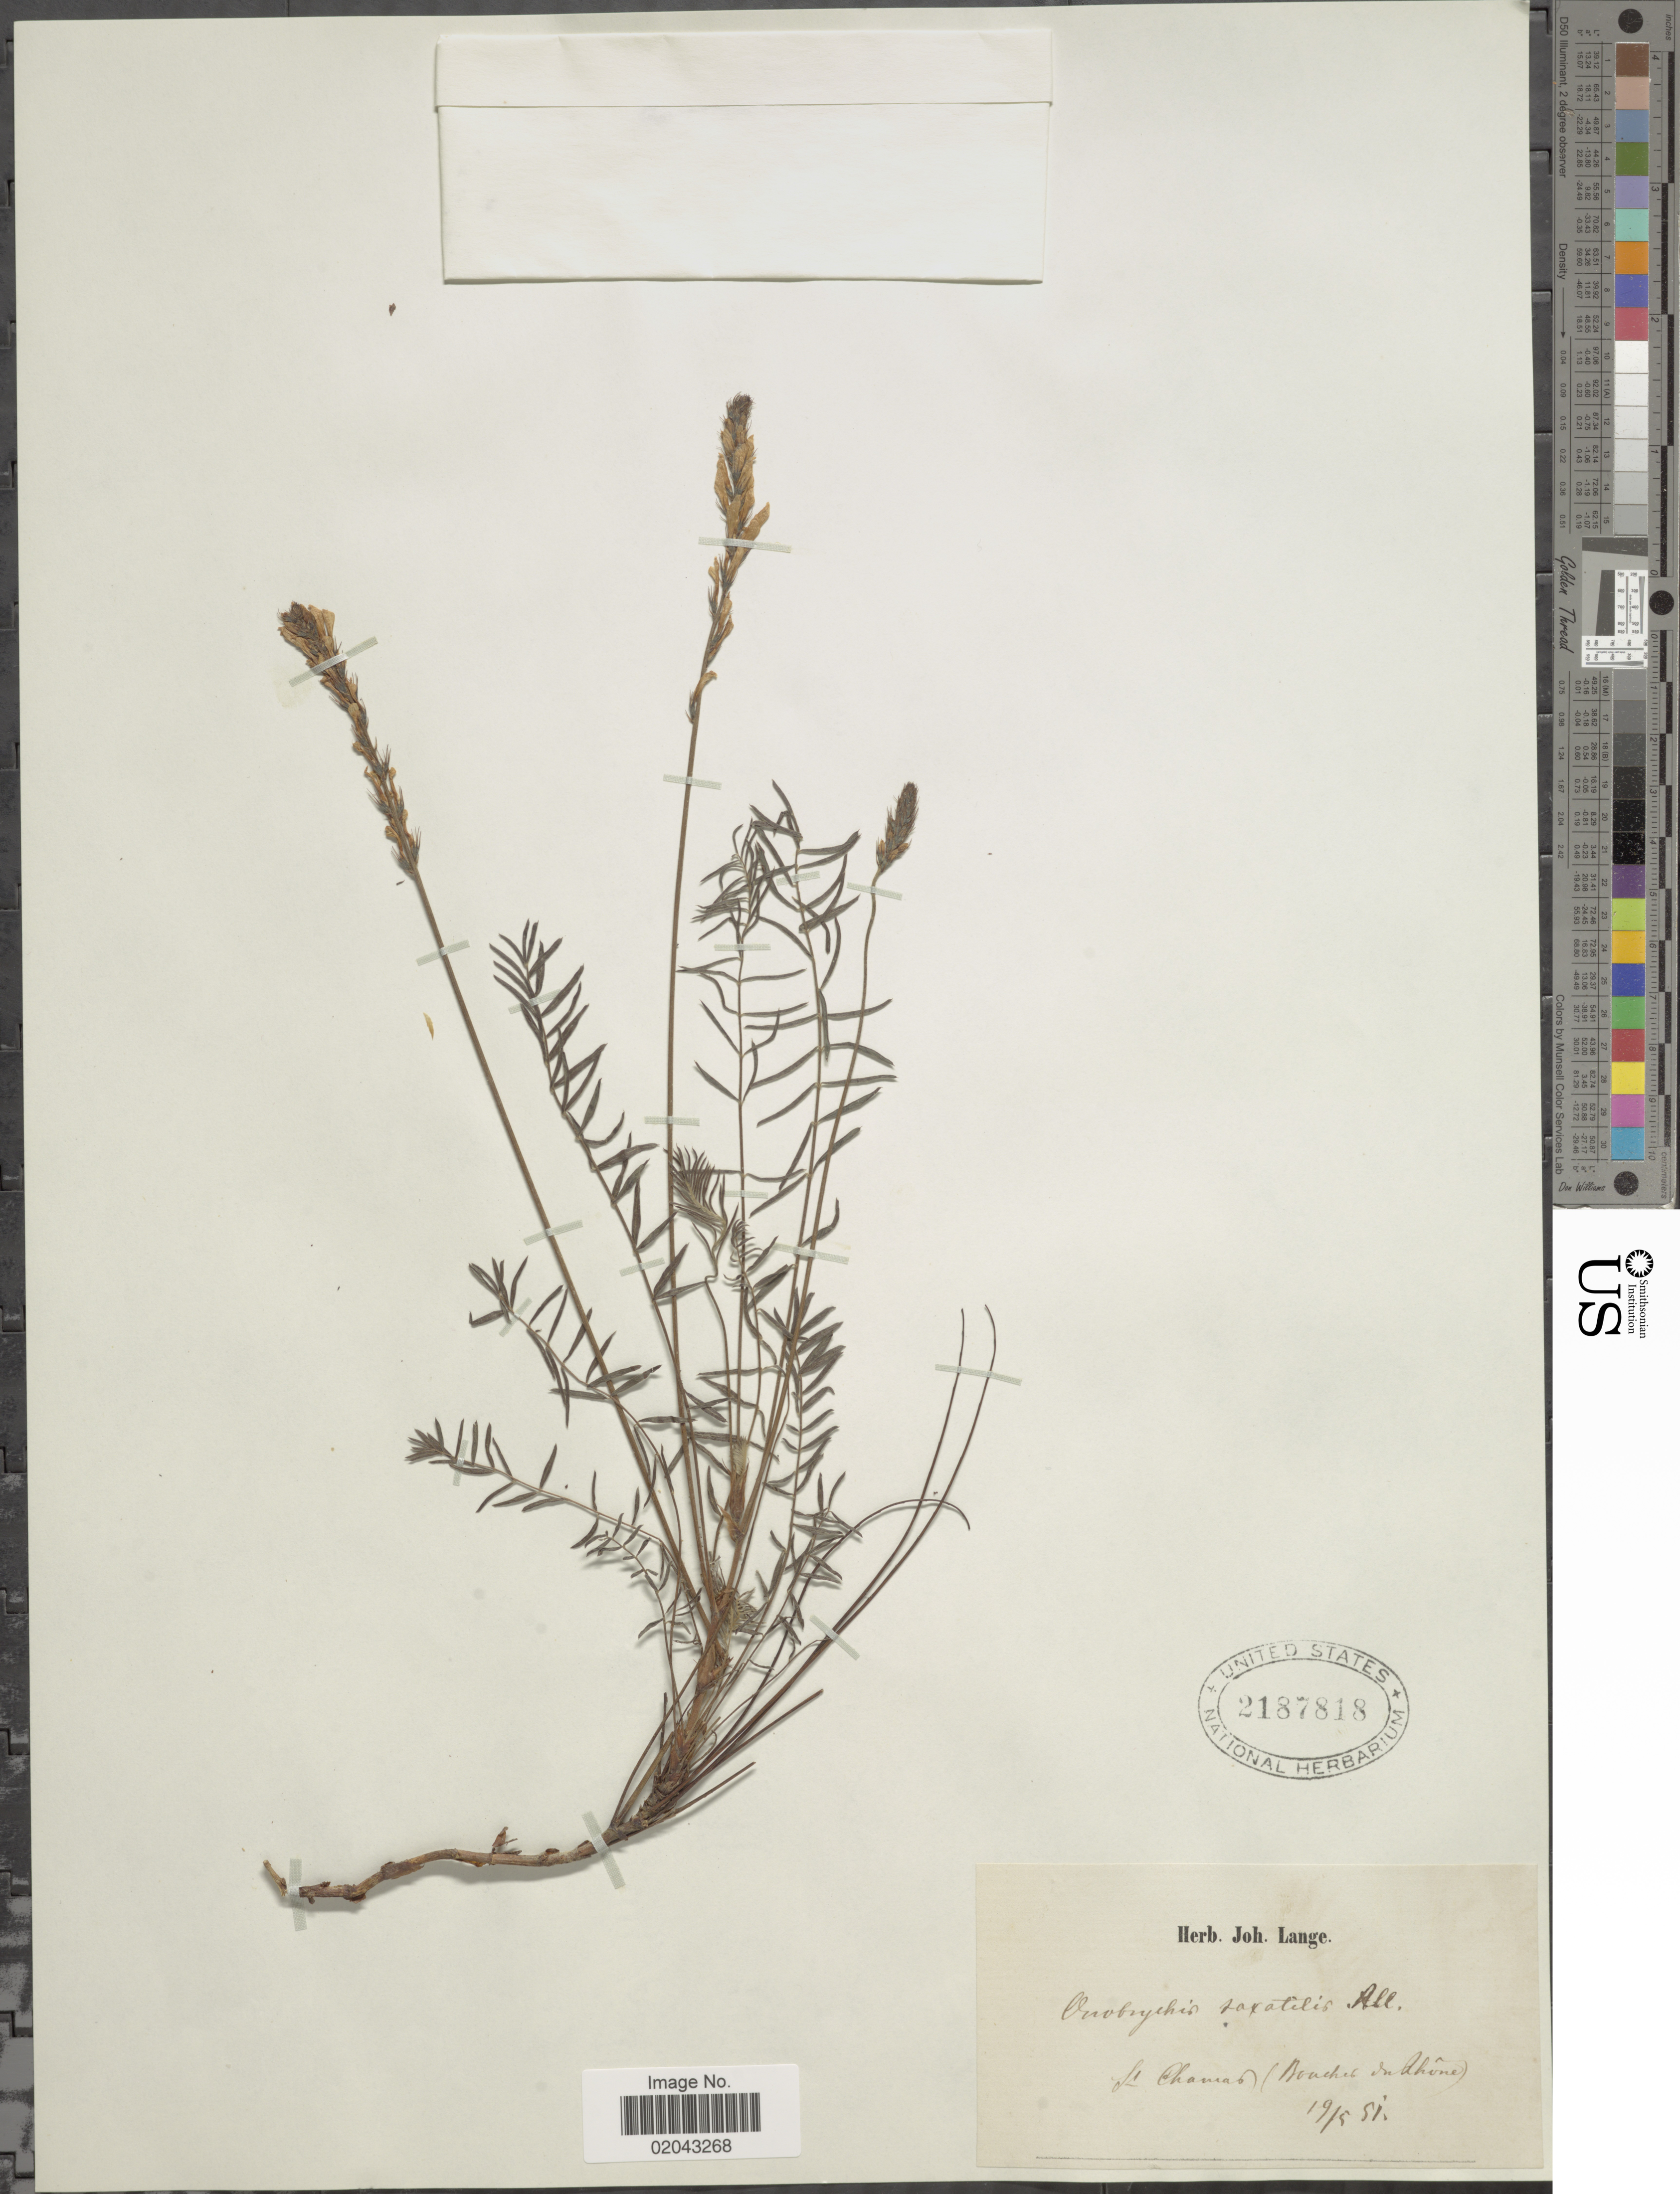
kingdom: Plantae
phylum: Tracheophyta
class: Magnoliopsida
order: Fabales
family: Fabaceae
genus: Onobrychis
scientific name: Onobrychis saxatilis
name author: Lam.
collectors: ex herb. Joh. Lange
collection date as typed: Transcribed d/m/y: 19/5/51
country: France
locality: St. Chamas (Bouches du Rhone).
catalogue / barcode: US 2187818